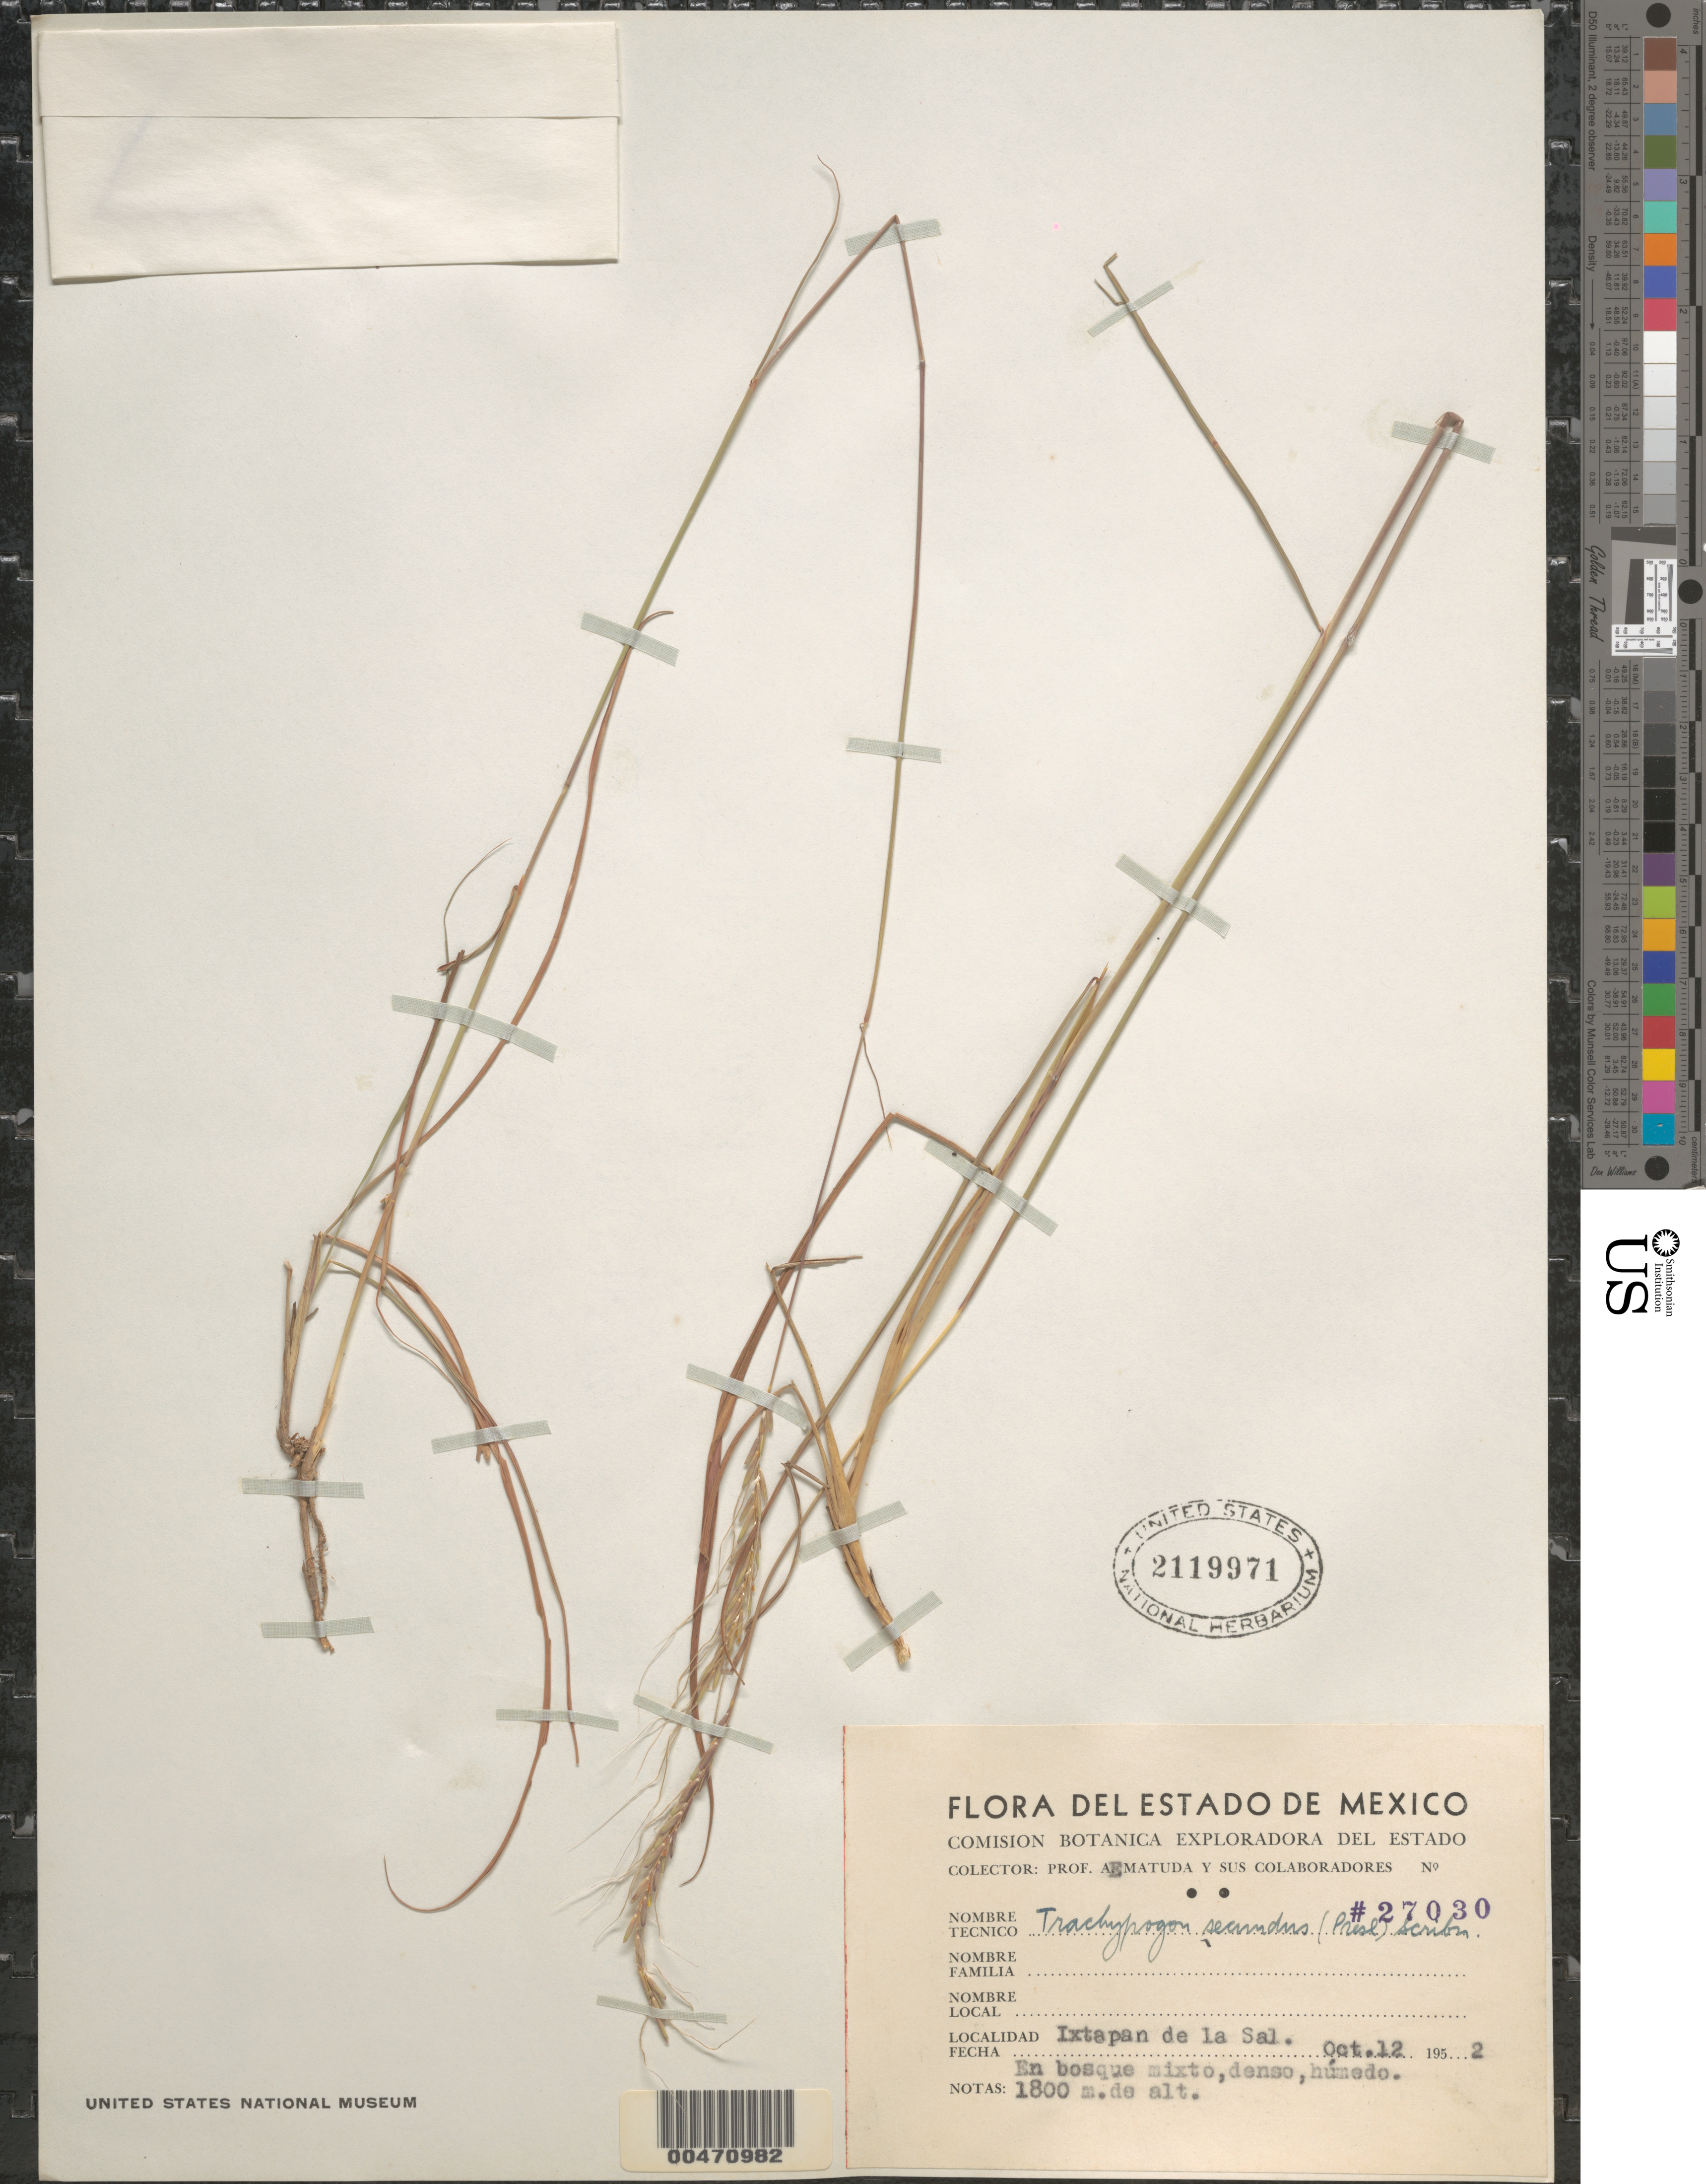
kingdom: Plantae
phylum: Tracheophyta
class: Liliopsida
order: Poales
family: Poaceae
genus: Trachypogon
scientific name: Trachypogon secundus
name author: (J. Presl) Scribn.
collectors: E. Matuda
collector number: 27030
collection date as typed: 12 Oct 1952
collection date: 1952-10-12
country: Mexico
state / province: México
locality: Ixtapan de la Sal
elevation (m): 1800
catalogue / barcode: US 2119971